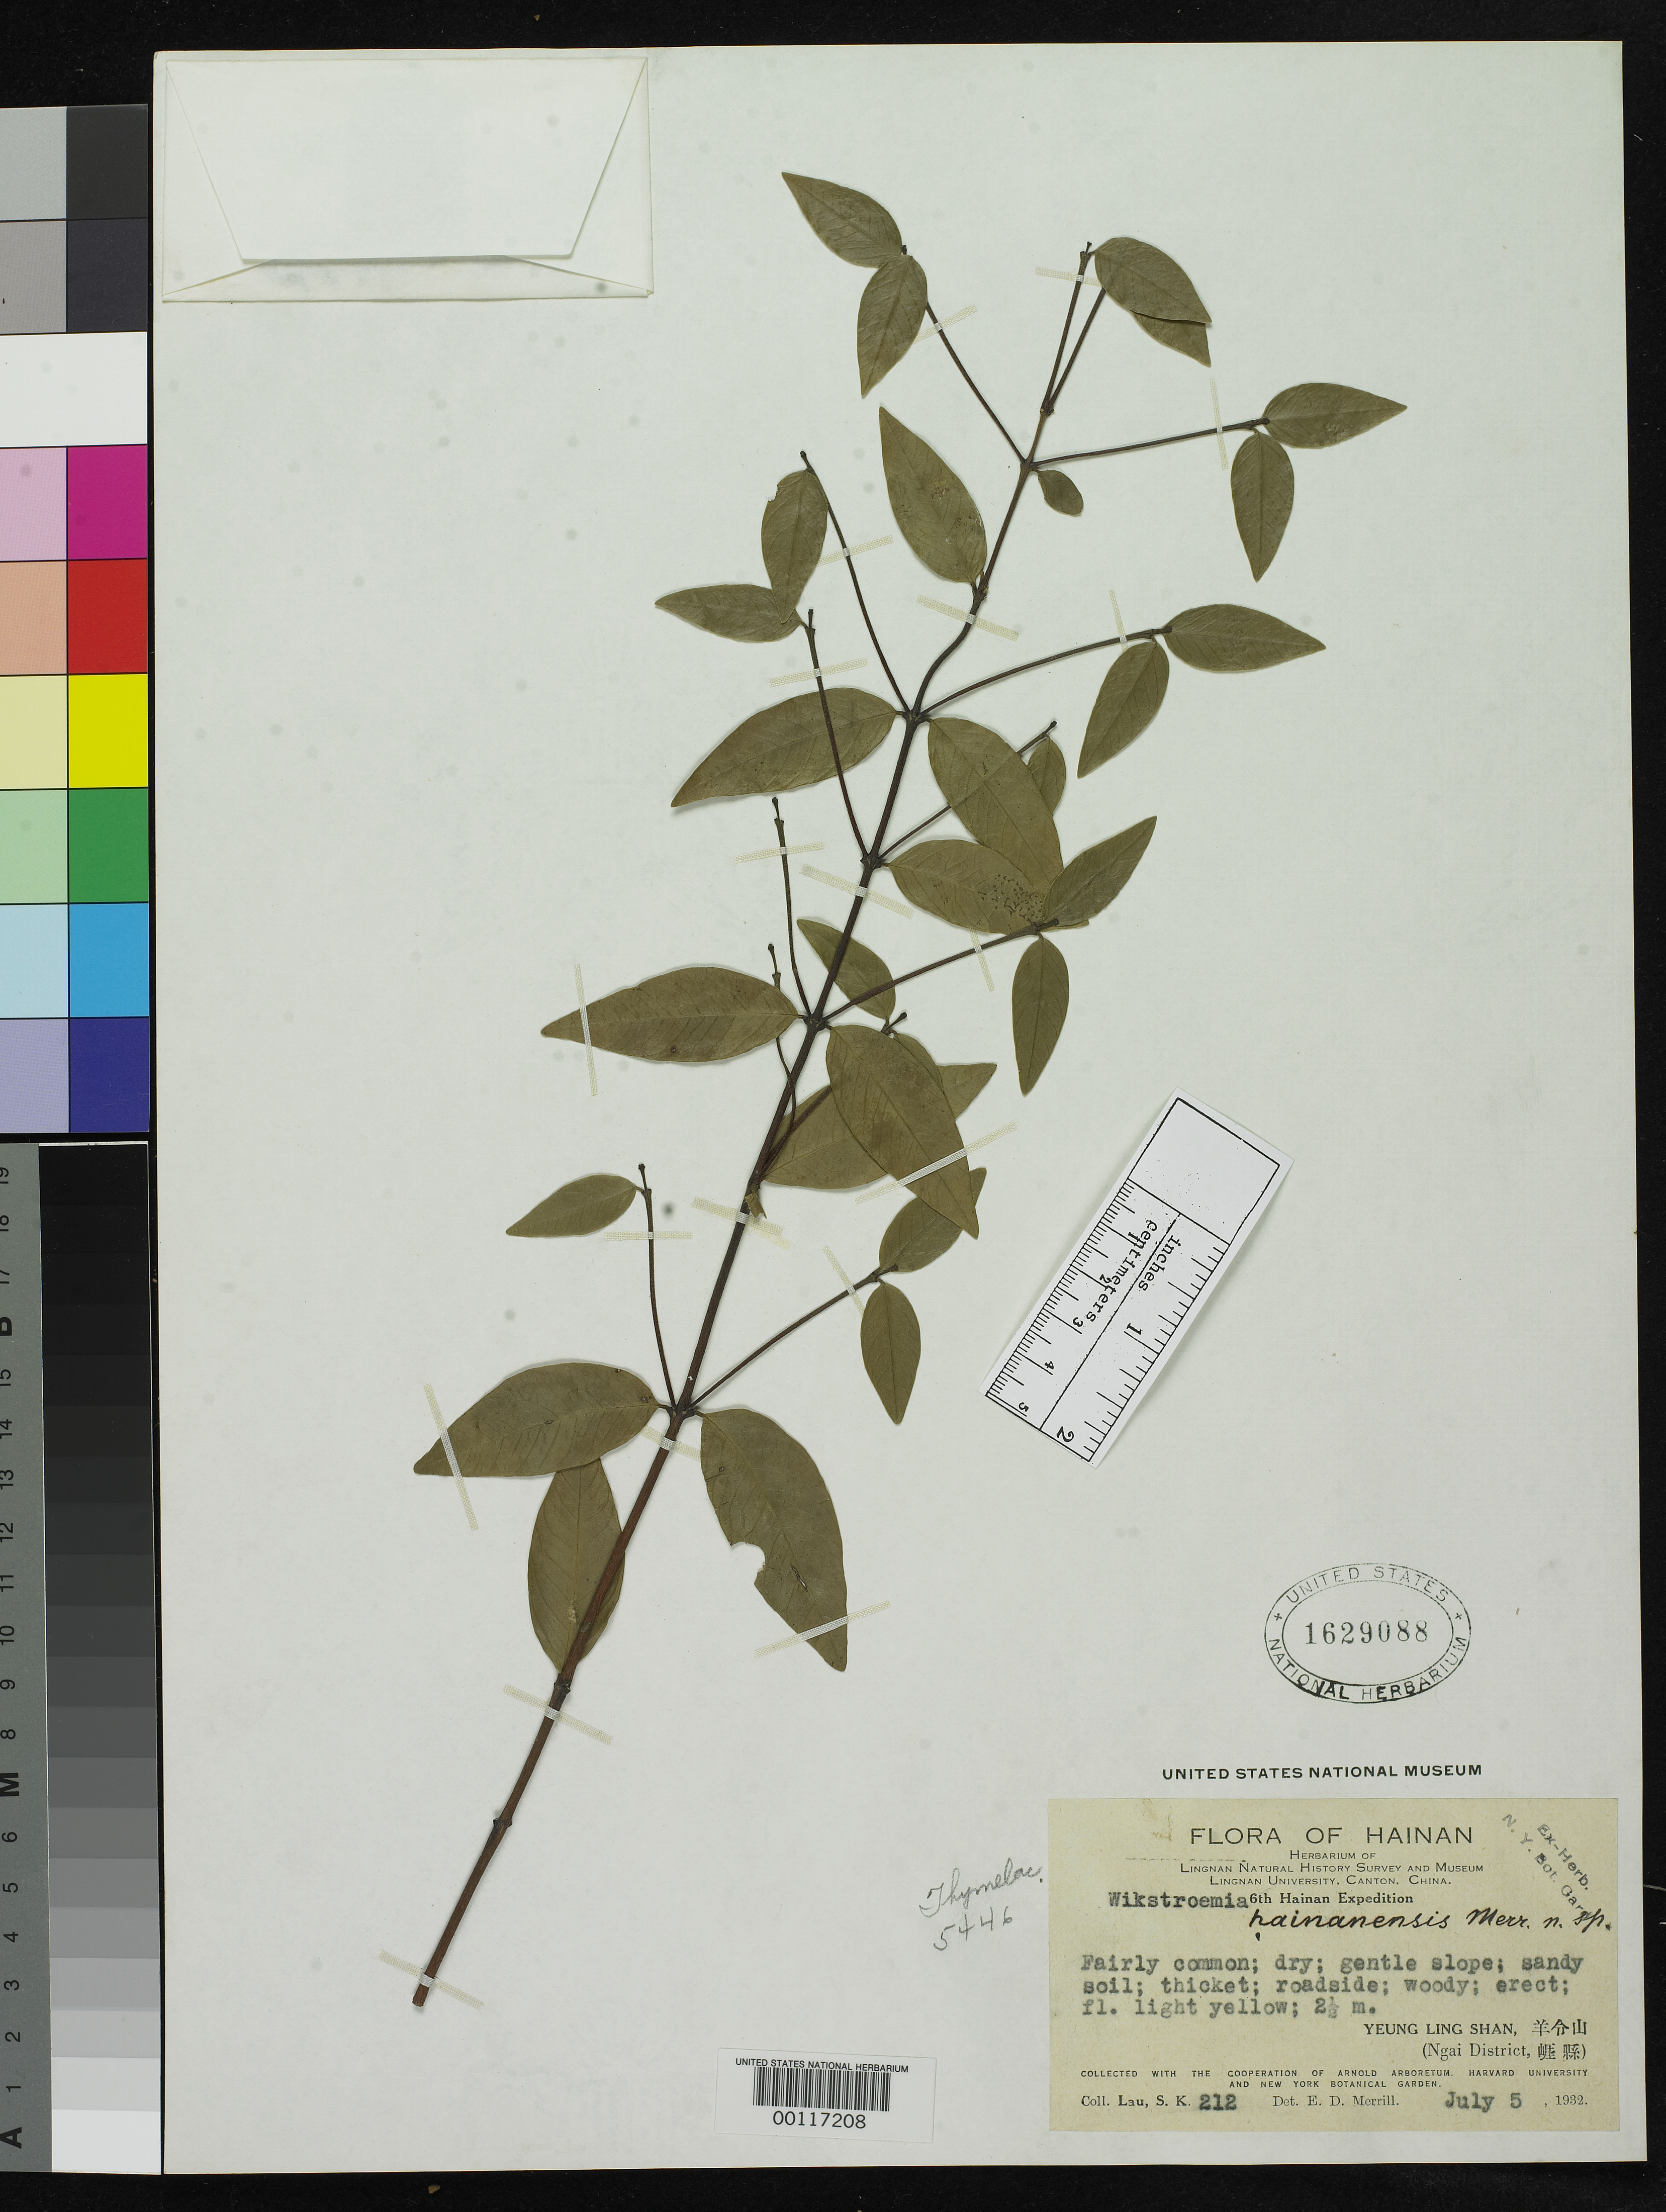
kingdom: Plantae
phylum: Tracheophyta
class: Magnoliopsida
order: Malvales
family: Thymelaeaceae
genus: Wikstroemia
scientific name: Wikstroemia hainanensis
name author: Merr.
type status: Isotype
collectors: S. K. Lau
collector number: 212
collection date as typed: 05 Jul 1932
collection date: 1932-07-05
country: China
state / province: Henan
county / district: Ngai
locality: Yeung long Shan.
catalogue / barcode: US 1629088